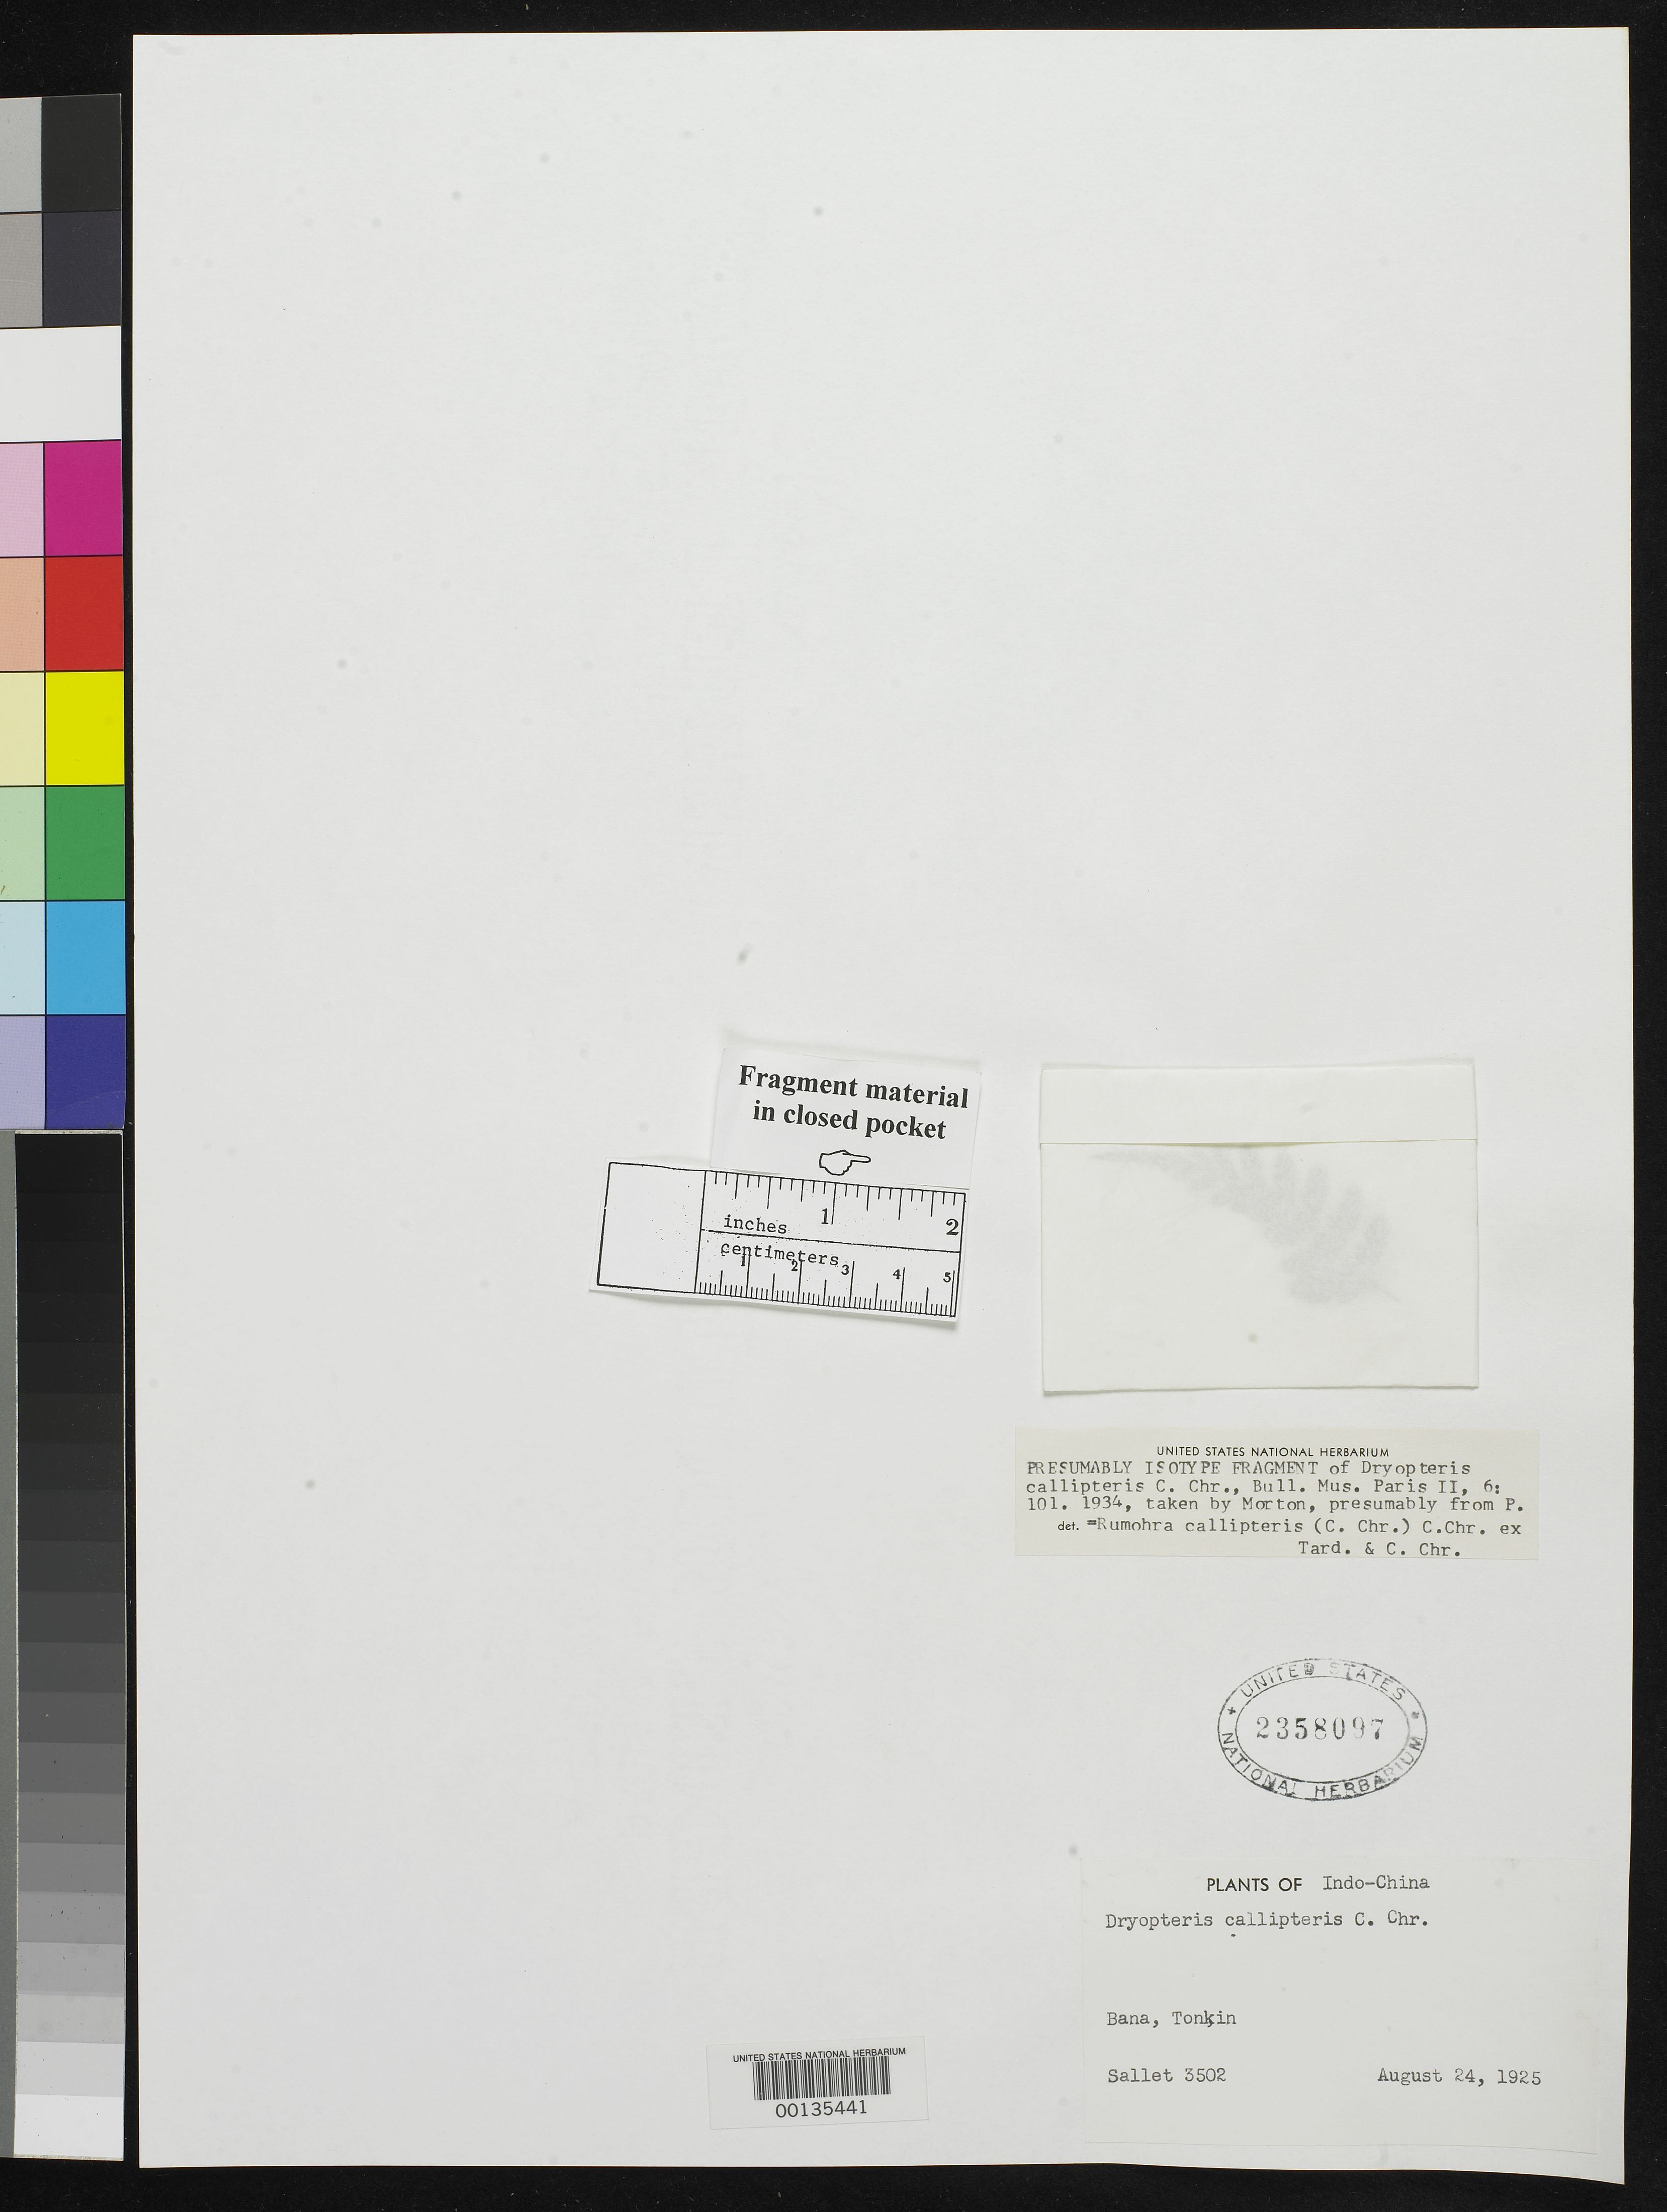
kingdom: Plantae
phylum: Tracheophyta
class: Polypodiopsida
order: Polypodiales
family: Dryopteridaceae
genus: Dryopteris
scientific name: Dryopteris callipteris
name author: C. Chr.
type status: Isotype Fragment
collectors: -. Sallet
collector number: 3502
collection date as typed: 24 Aug 1925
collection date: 1925-08-24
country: Vietnam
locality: Tonkin, Bana.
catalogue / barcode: US 2358097